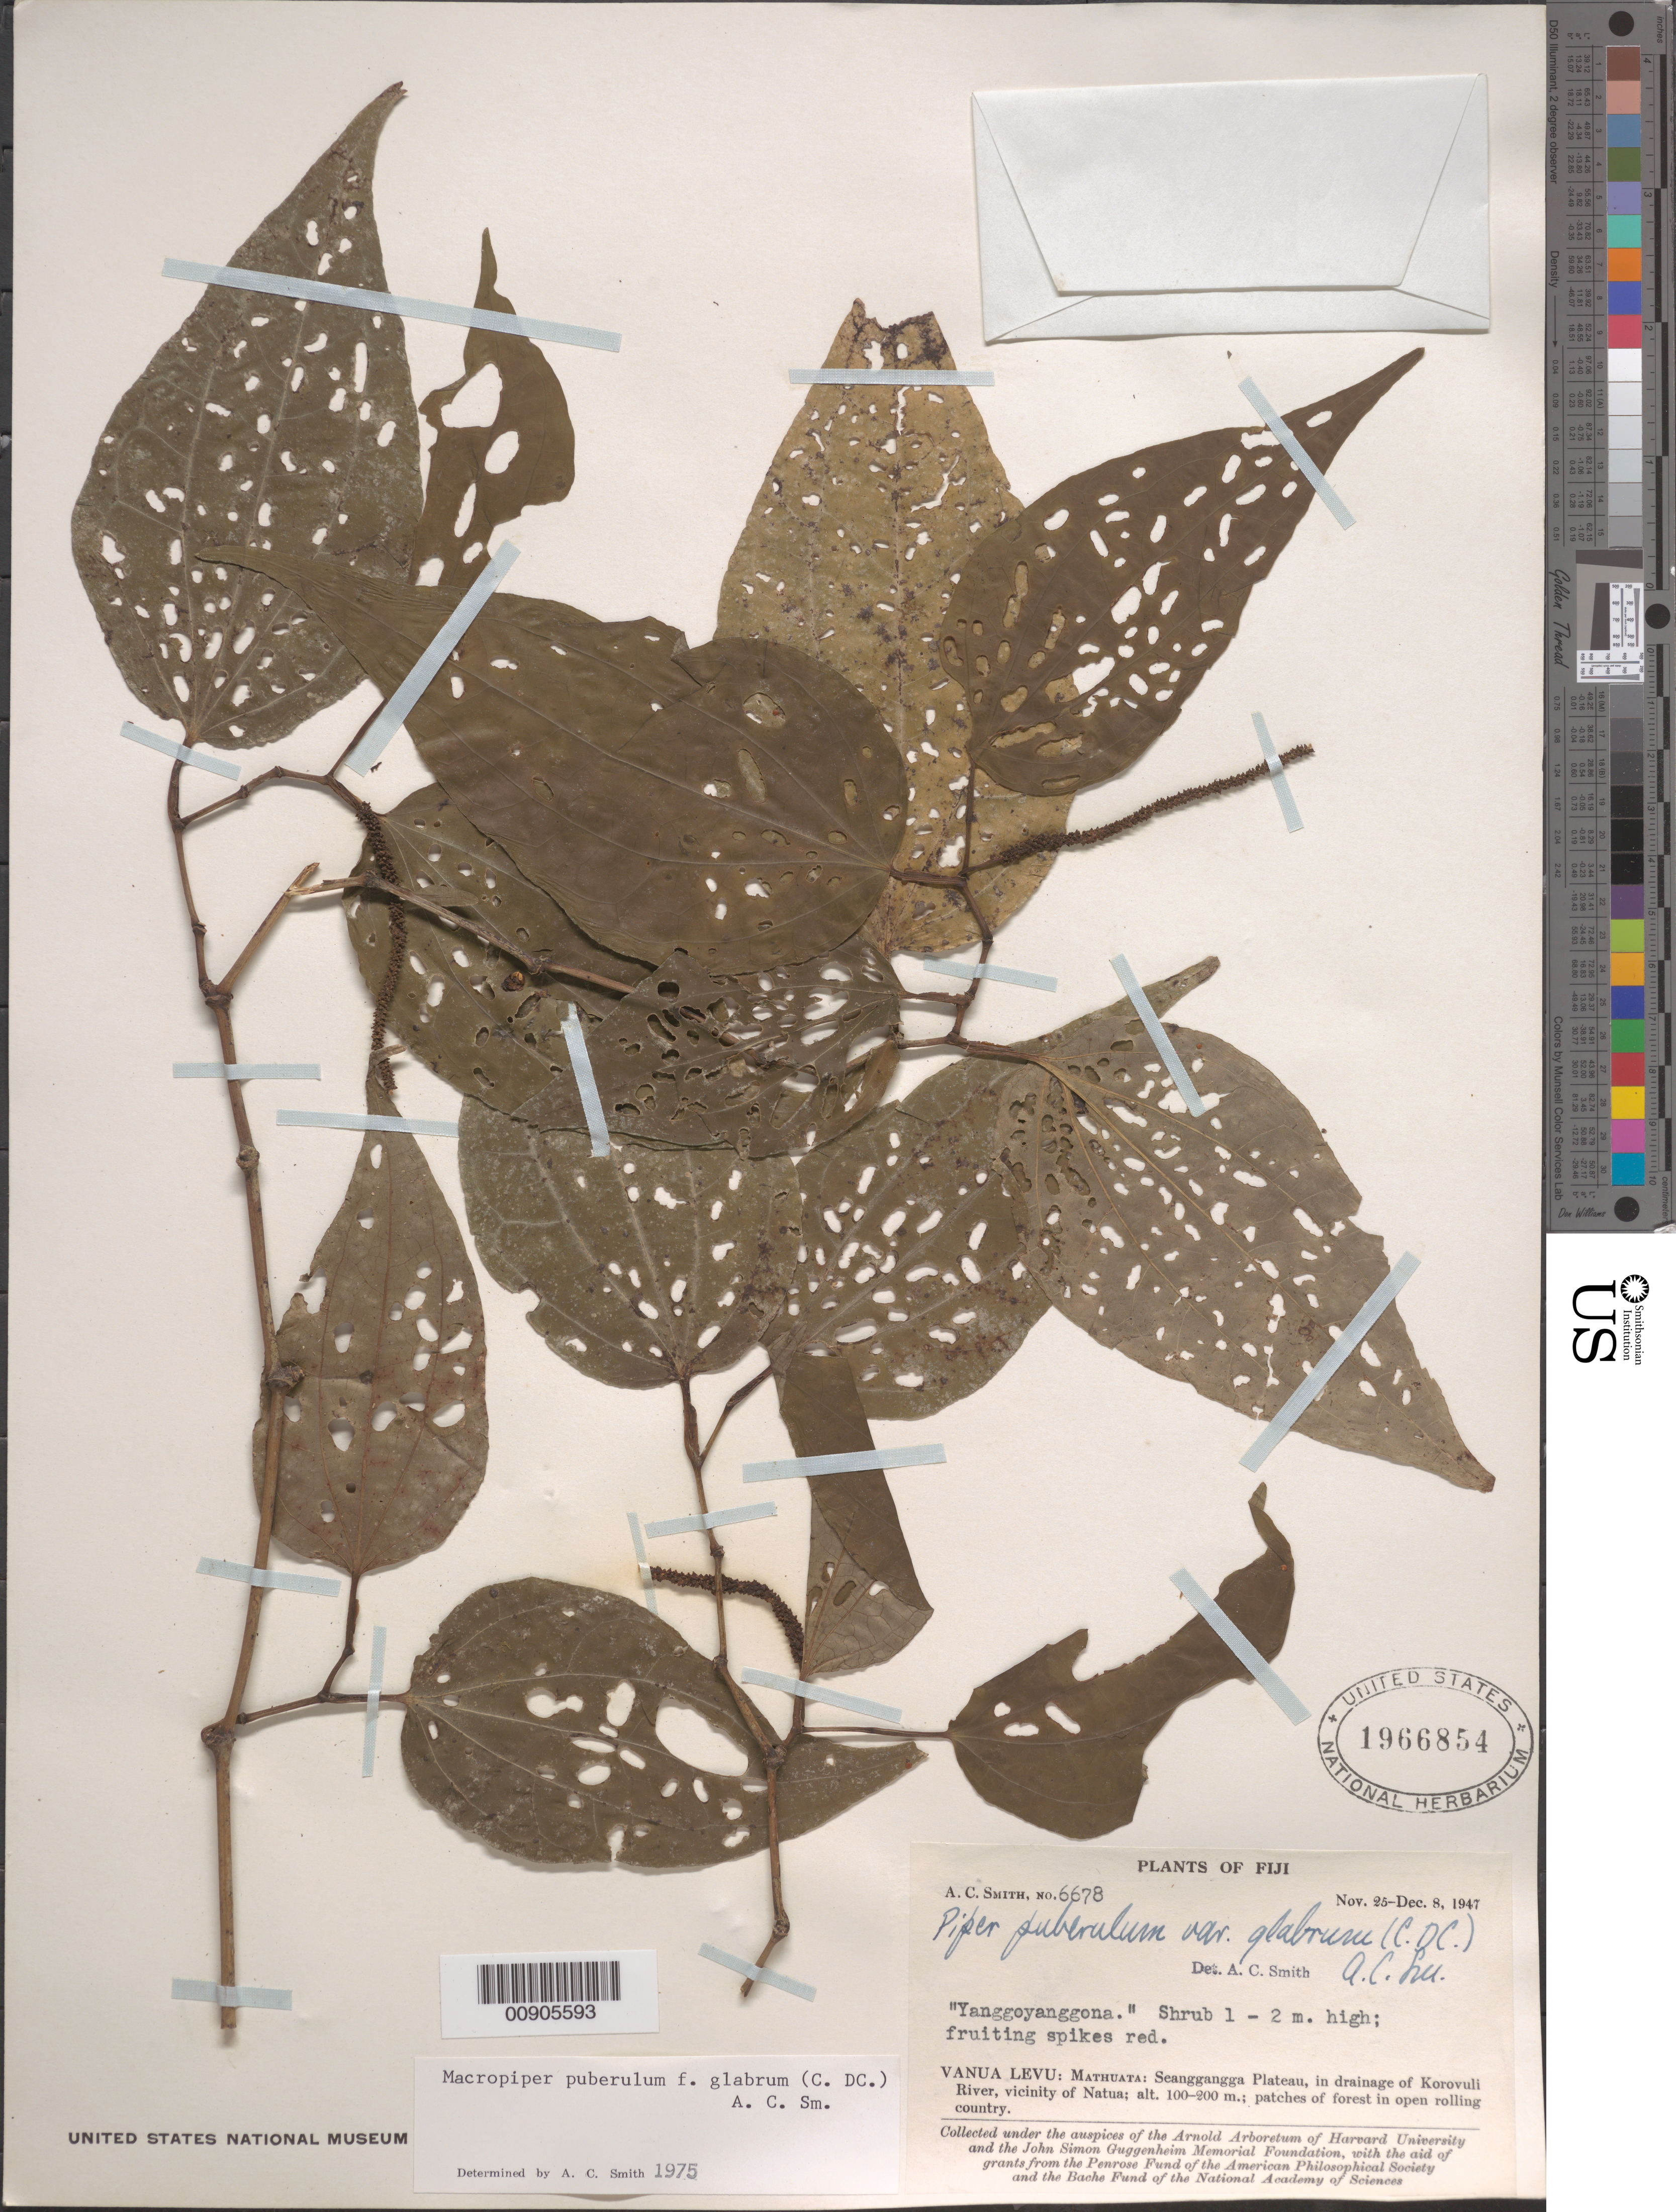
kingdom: Plantae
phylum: Tracheophyta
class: Magnoliopsida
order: Piperales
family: Piperaceae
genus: Piper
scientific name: Piper puberulum var. glabrum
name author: (C. DC.) C.A. Sm.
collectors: C. A. Smith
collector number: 6678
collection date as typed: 25 Nov 1947 to 08 Dec 1947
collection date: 1947-11-25/1947-12-08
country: Fiji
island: Macuata-i-wai [Mathuata-i-wai]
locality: Mathuata: Seanggangga Plateau, vicinity of Natua.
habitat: Plateau in drainage of Korovuli River.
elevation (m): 100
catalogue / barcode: US 1966854